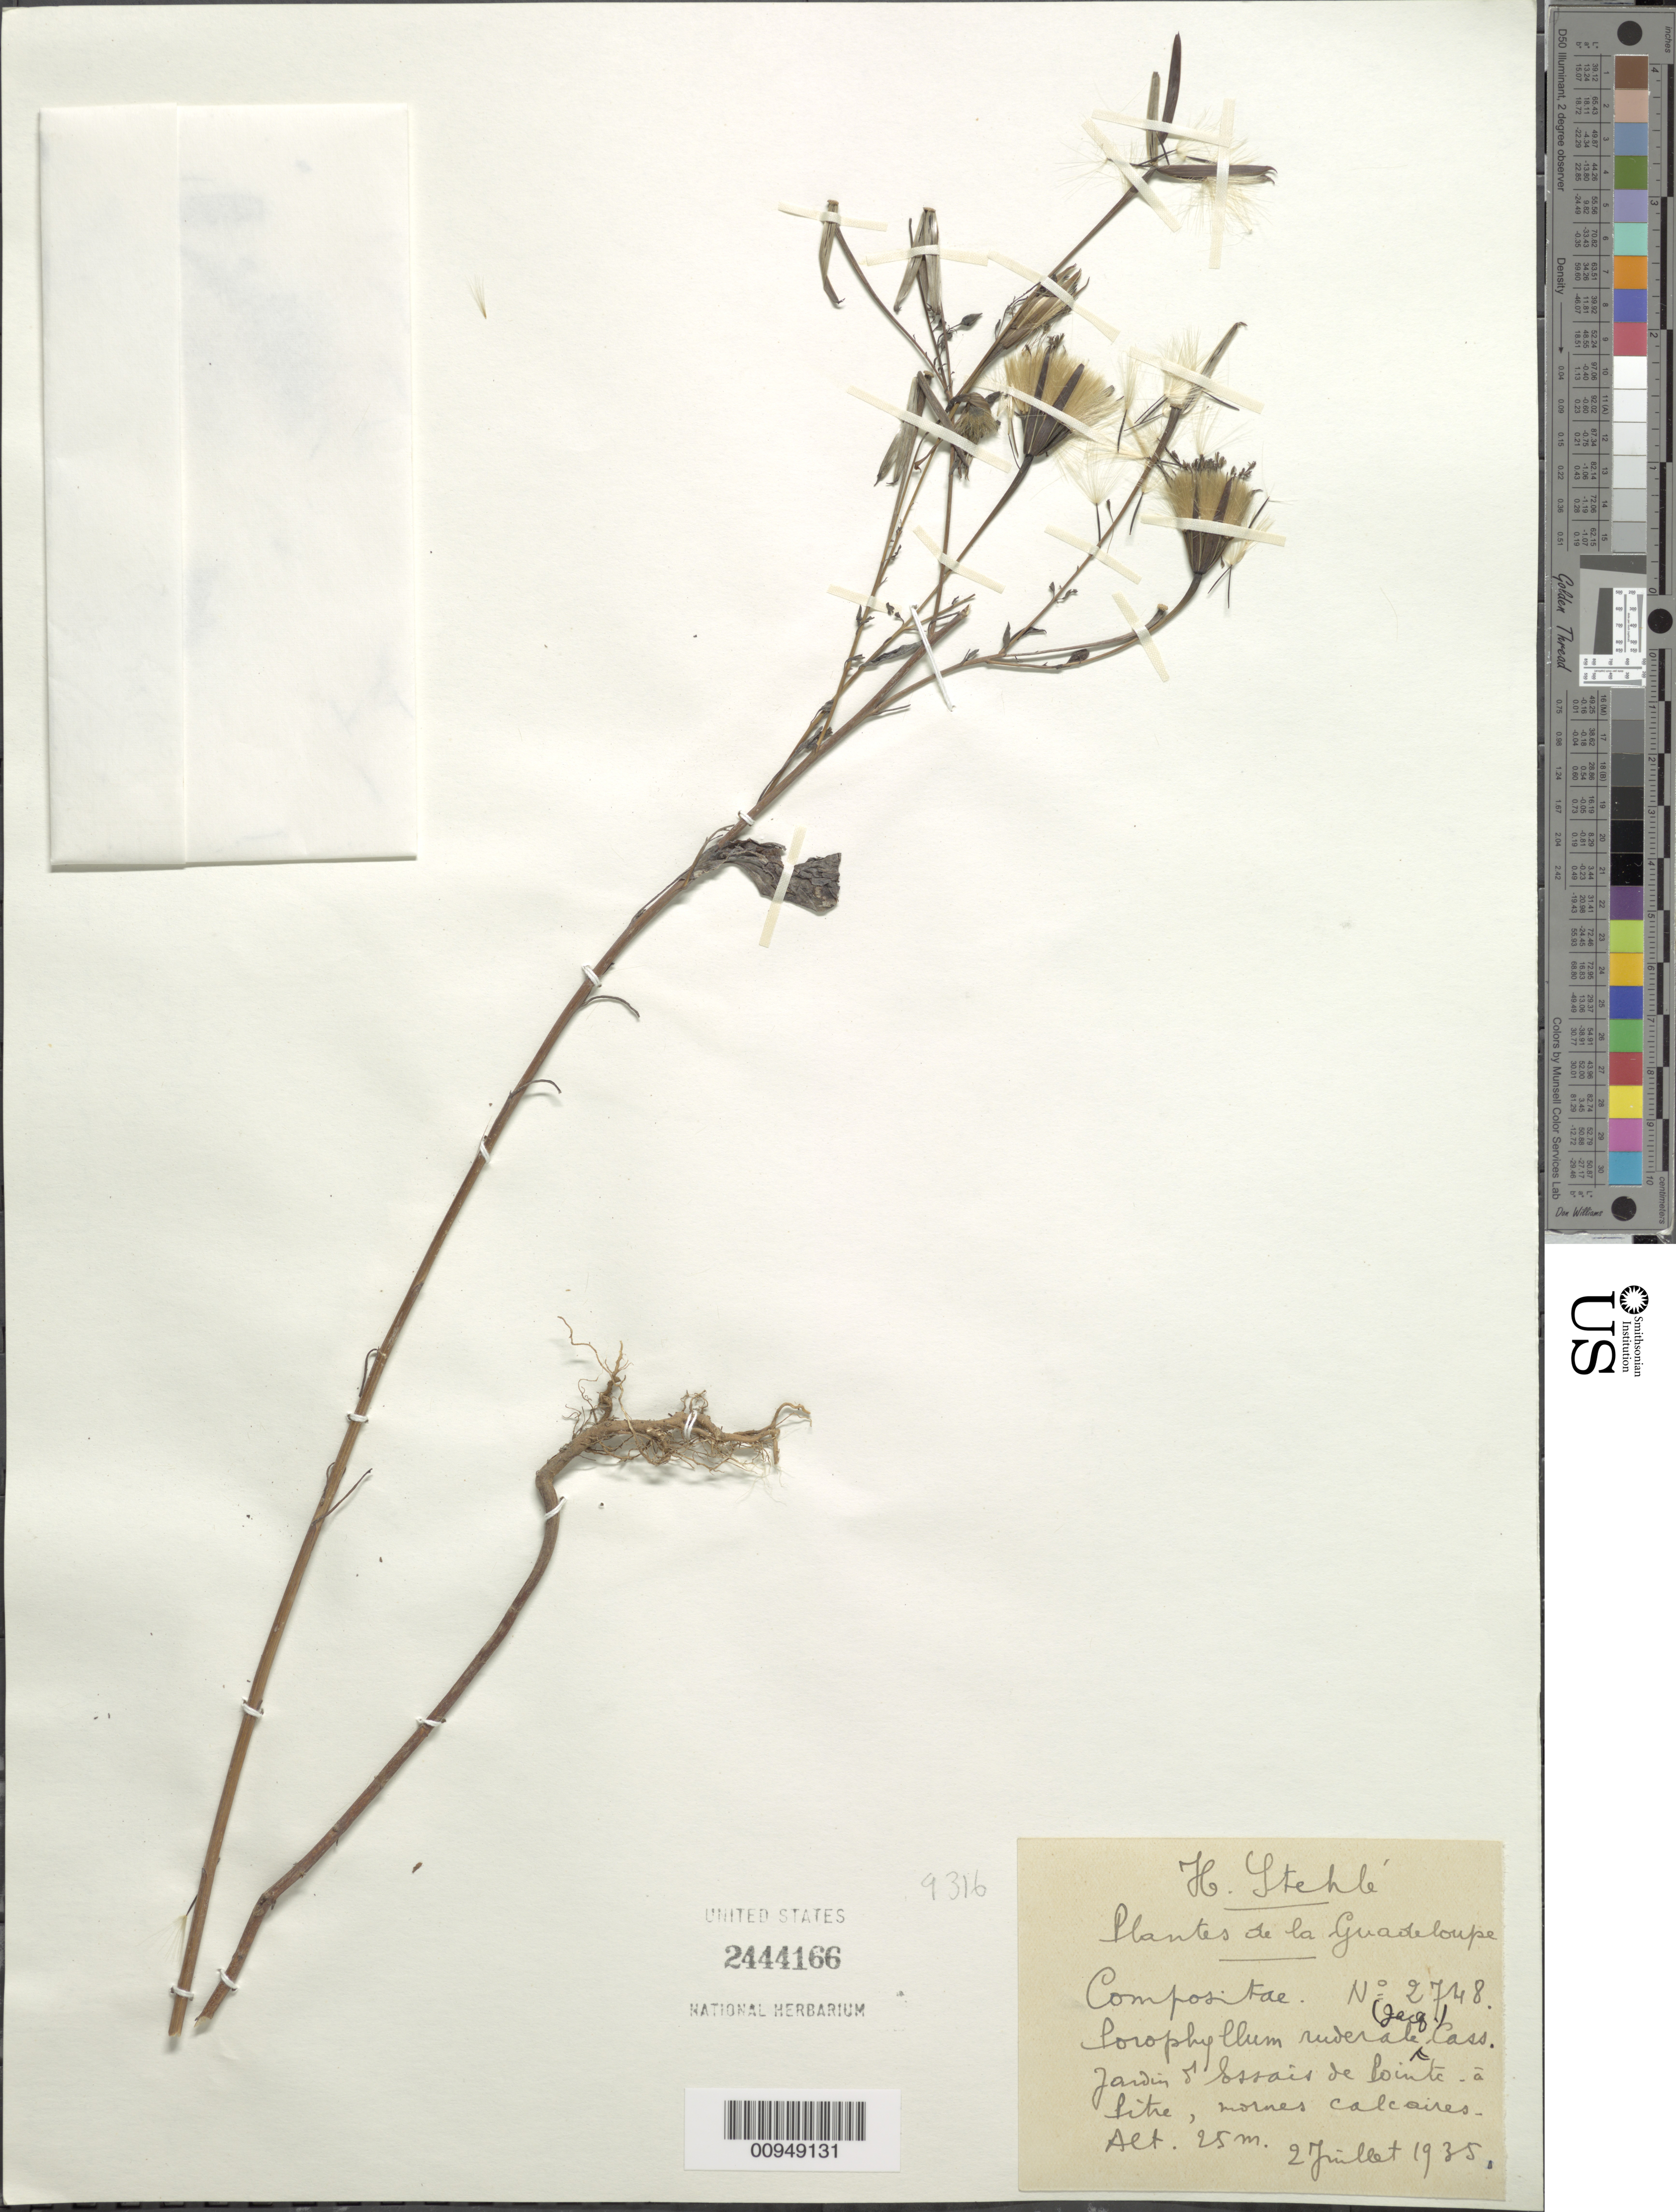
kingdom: Plantae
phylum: Tracheophyta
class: Magnoliopsida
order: Asterales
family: Asteraceae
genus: Porophyllum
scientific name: Porophyllum ruderale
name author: (Jacq.) Cass.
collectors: H. Stehlé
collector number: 2748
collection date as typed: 02 Jul 1935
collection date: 1935-07-02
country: Guadeloupe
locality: Jardin l'dssais de Pointe à Pitre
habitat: Mornes calcaires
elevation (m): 25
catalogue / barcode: US 2444166